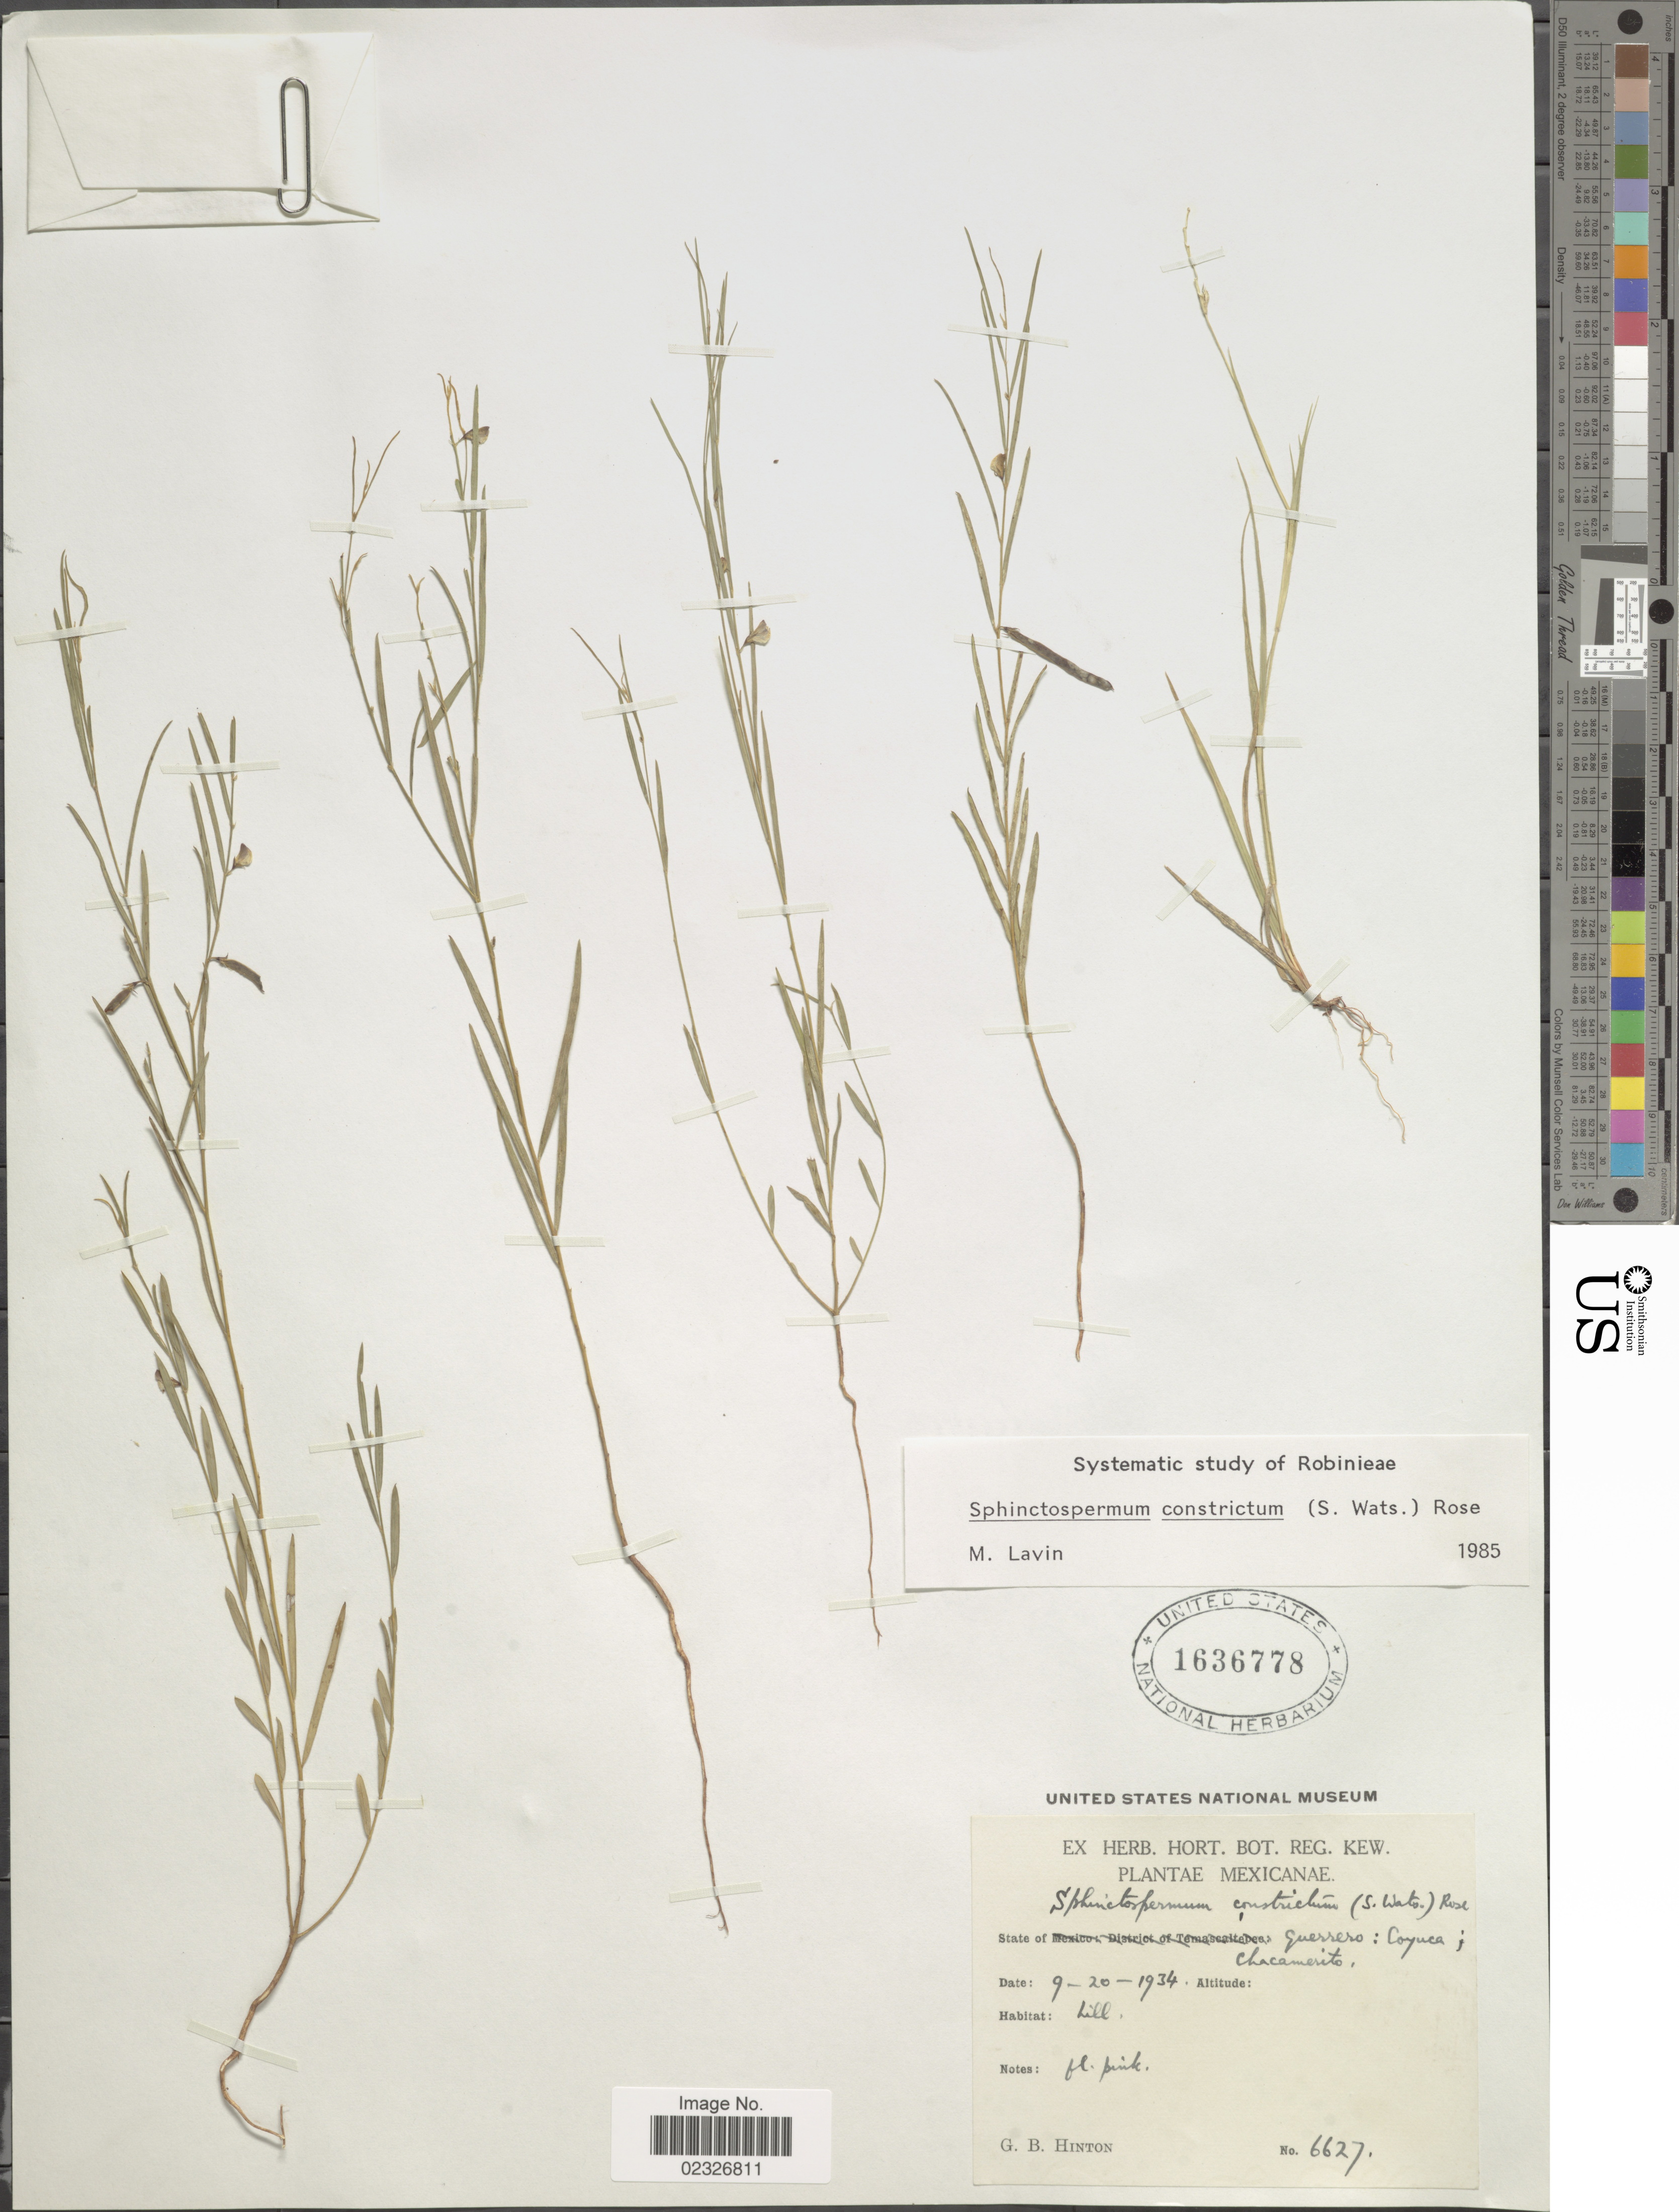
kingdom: Plantae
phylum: Tracheophyta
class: Magnoliopsida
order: Fabales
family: Fabaceae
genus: Sphinctospermum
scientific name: Sphinctospermum constrictum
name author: (S. Watson) Rose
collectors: G. B. Hinton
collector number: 6627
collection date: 1934-09-20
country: Mexico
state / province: Guerrero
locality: State of Guerrero: Coyuca; Chacamerito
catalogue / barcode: US 1636778